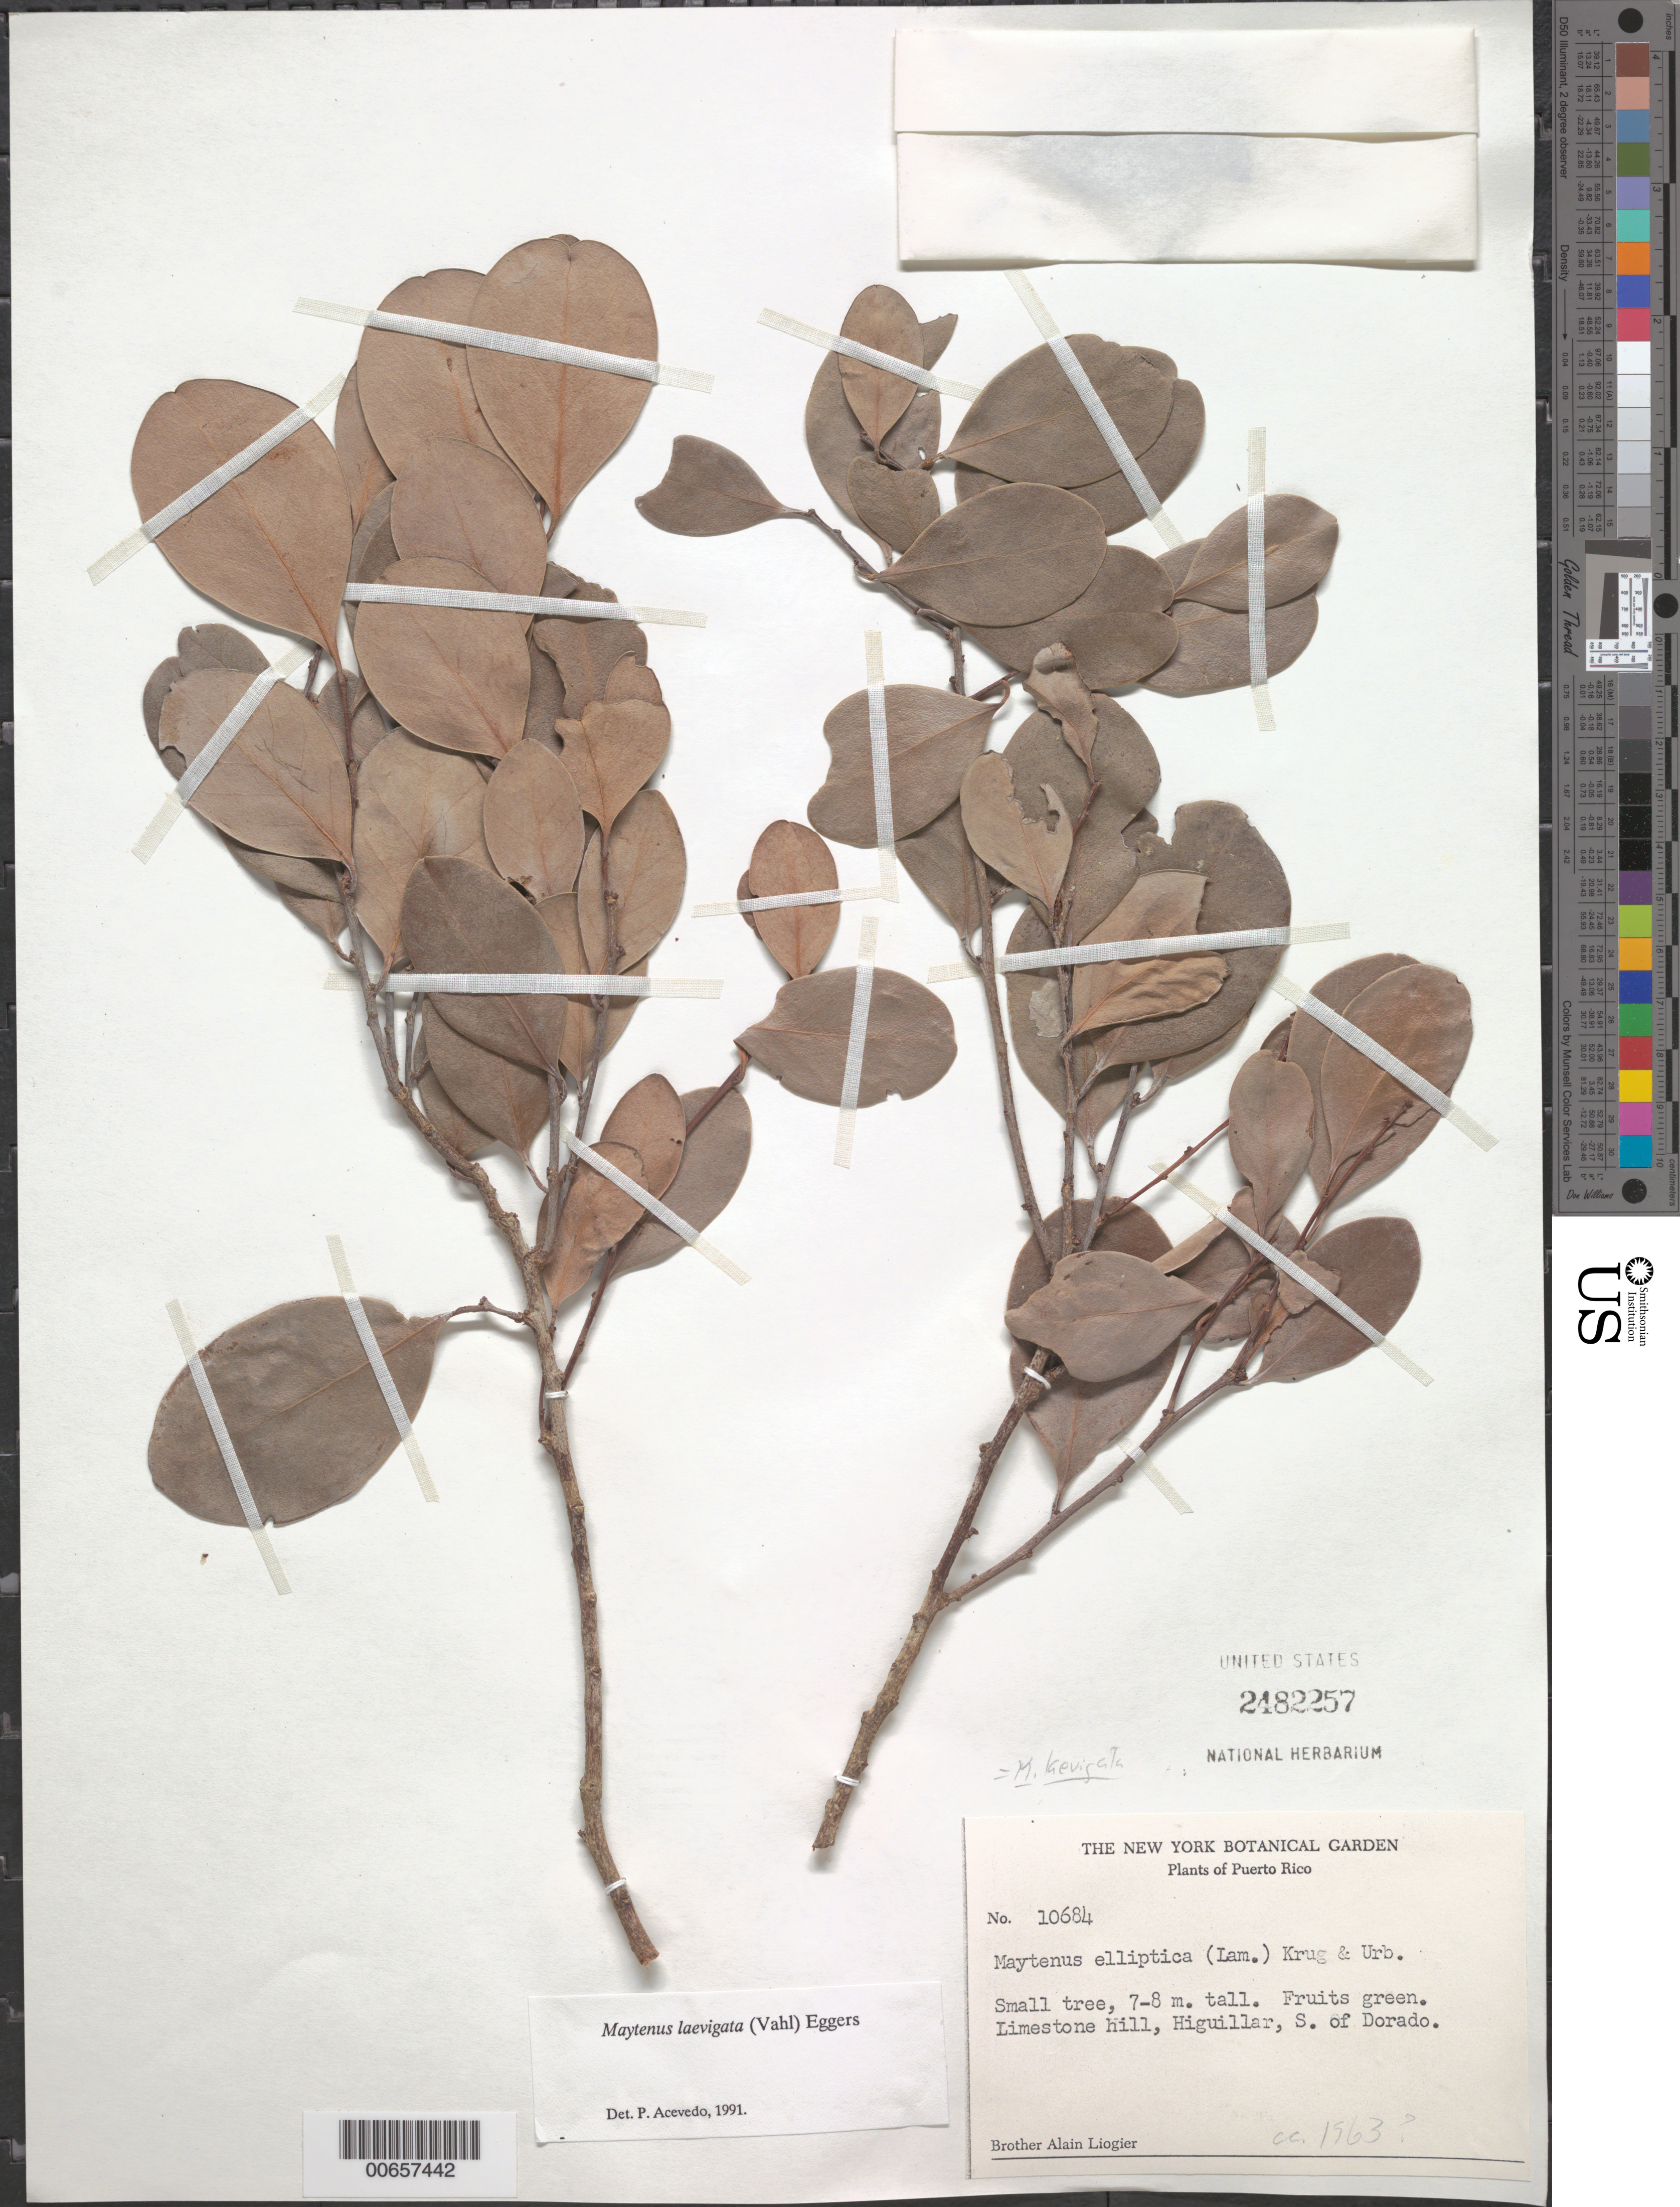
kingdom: Plantae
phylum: Tracheophyta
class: Magnoliopsida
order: Celastrales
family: Celastraceae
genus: Maytenus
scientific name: Maytenus laevigatus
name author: (Vahl) Griseb. ex Eggers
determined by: Acevedo-Rodríguez, P., (BOT), Smithsonian Institution - National Museum of Natural History (UNITED STATES)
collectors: A. H. Liogier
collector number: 10684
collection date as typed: Dec 1963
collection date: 1963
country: Puerto Rico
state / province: Dorado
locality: Higuillar, S of Dorado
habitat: Limestone hill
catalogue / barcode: US 2482257